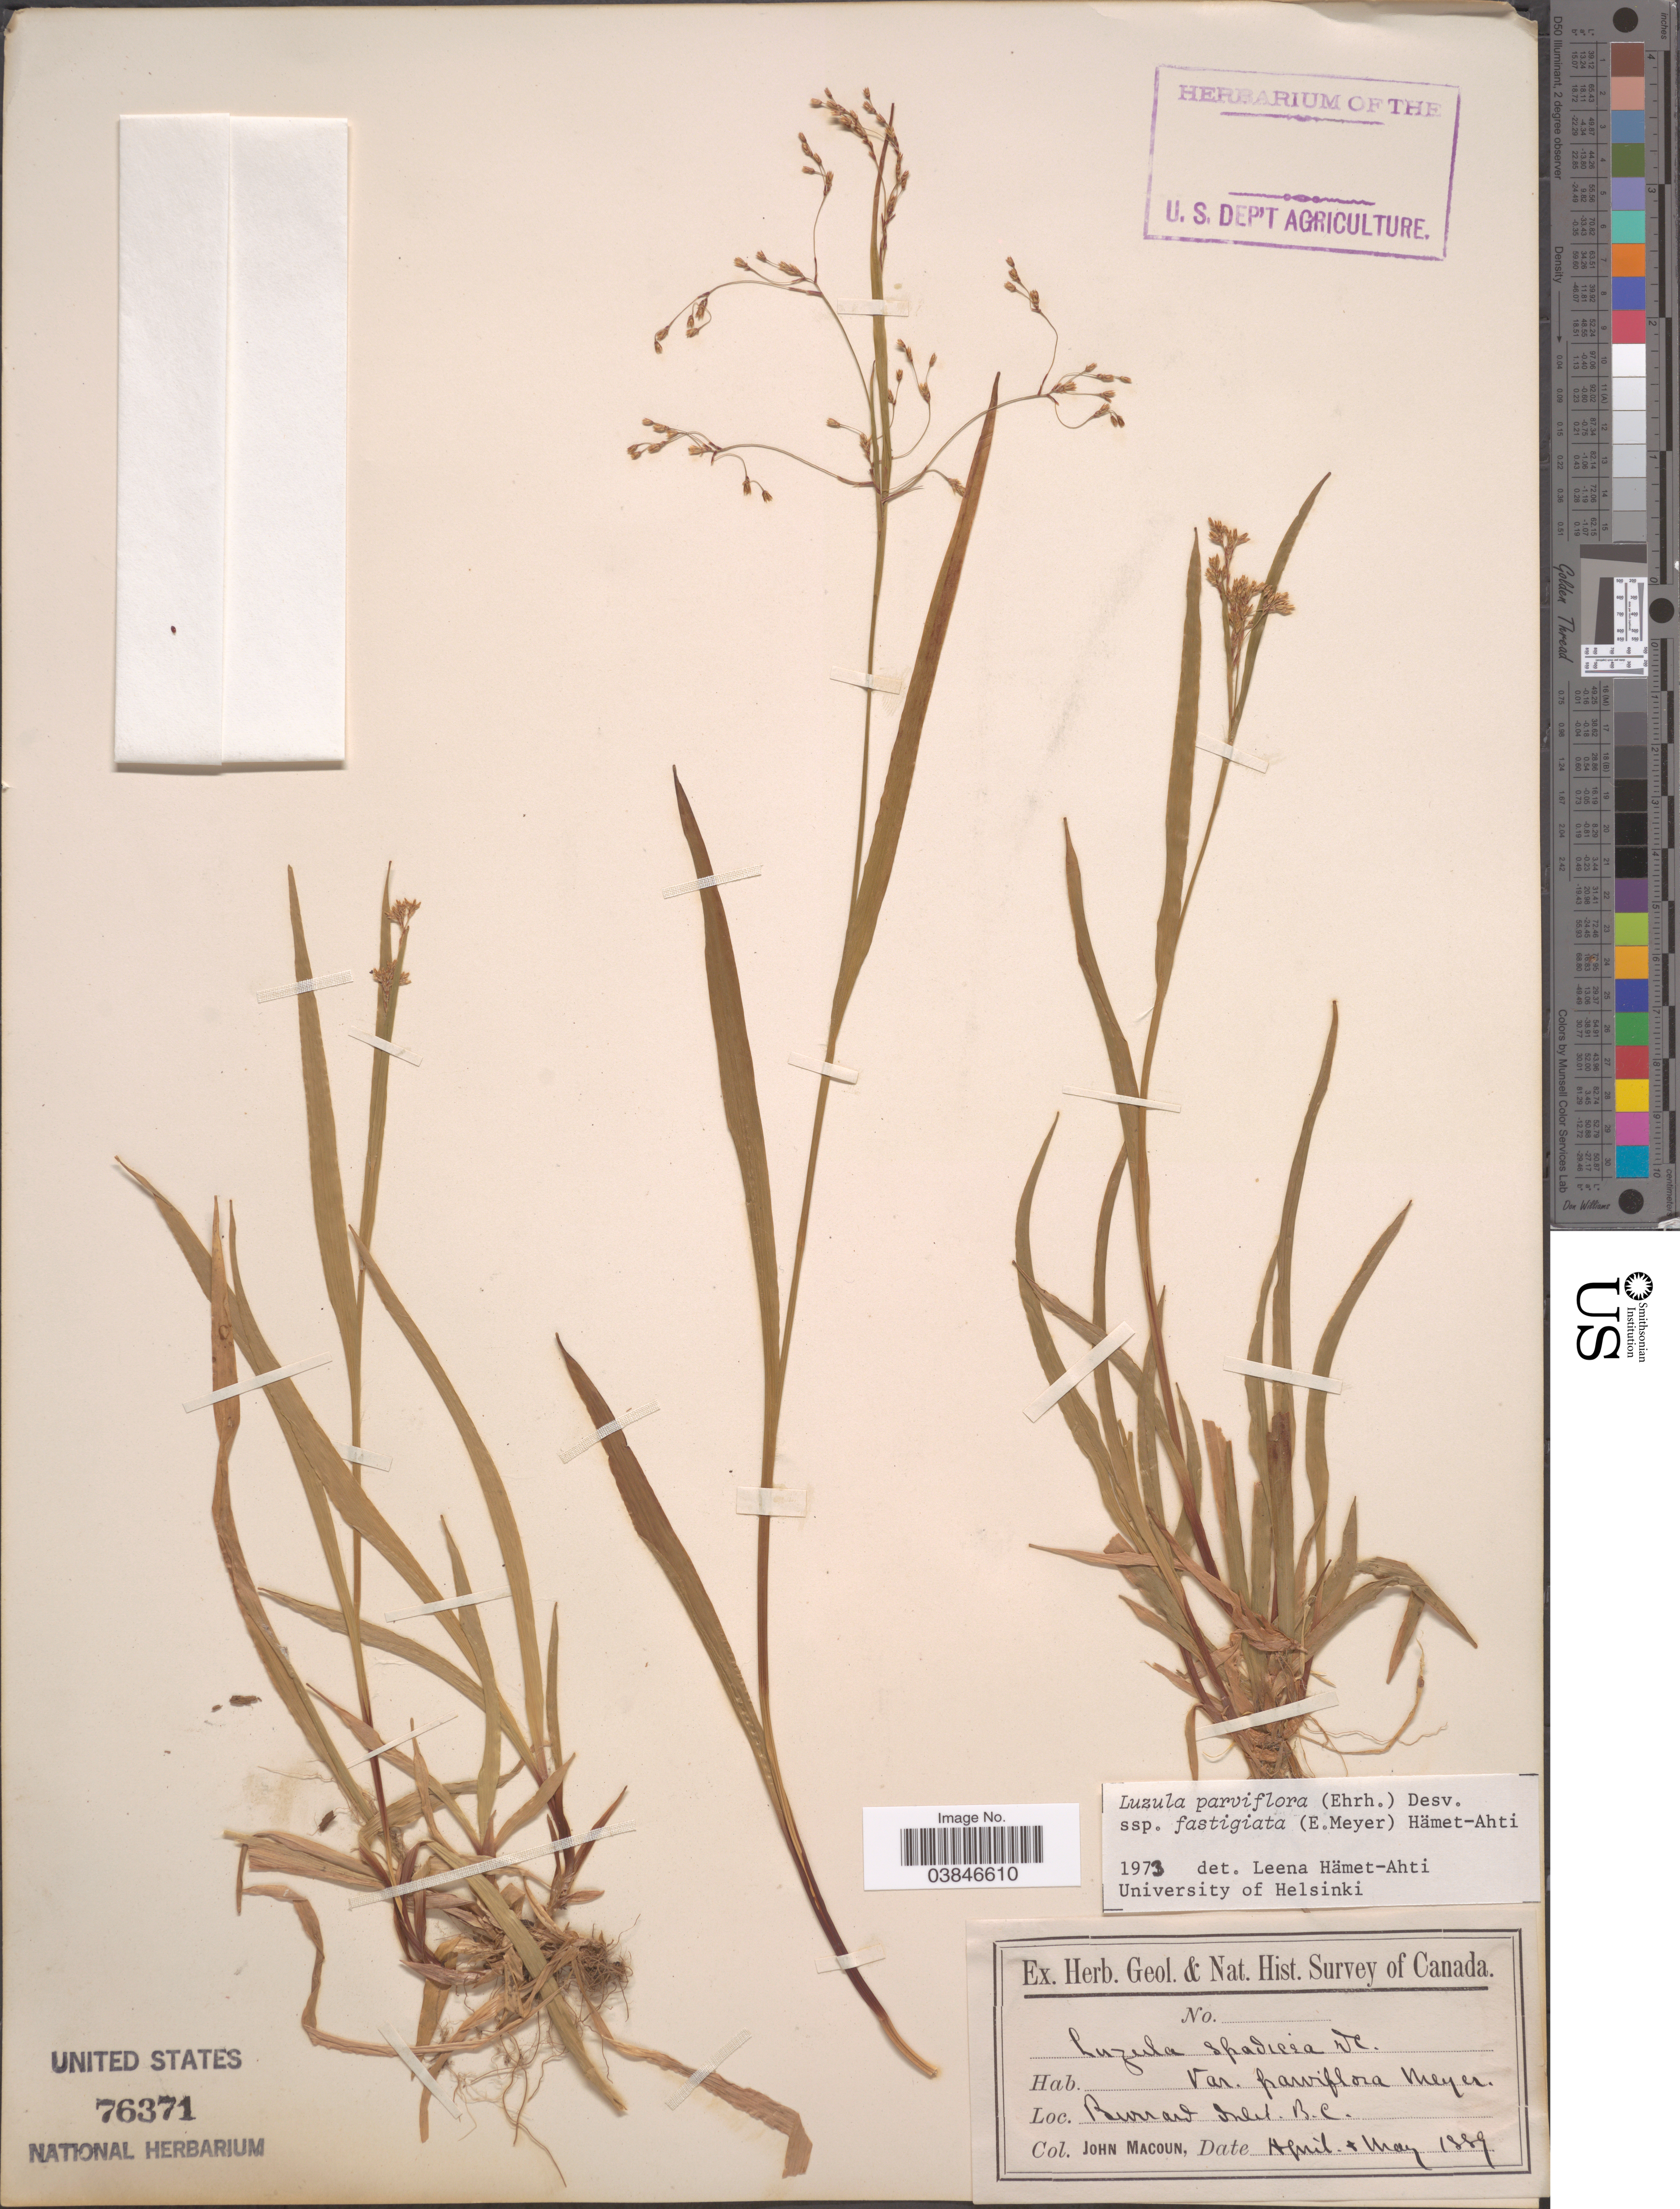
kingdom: Plantae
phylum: Tracheophyta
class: Liliopsida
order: Poales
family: Juncaceae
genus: Luzula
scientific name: Luzula parviflora subsp. fastigiata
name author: Buchenau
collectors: J. Macoun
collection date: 1889-04/1889-05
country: Canada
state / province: British Columbia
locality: Burrard Inlet.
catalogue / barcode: US 76371